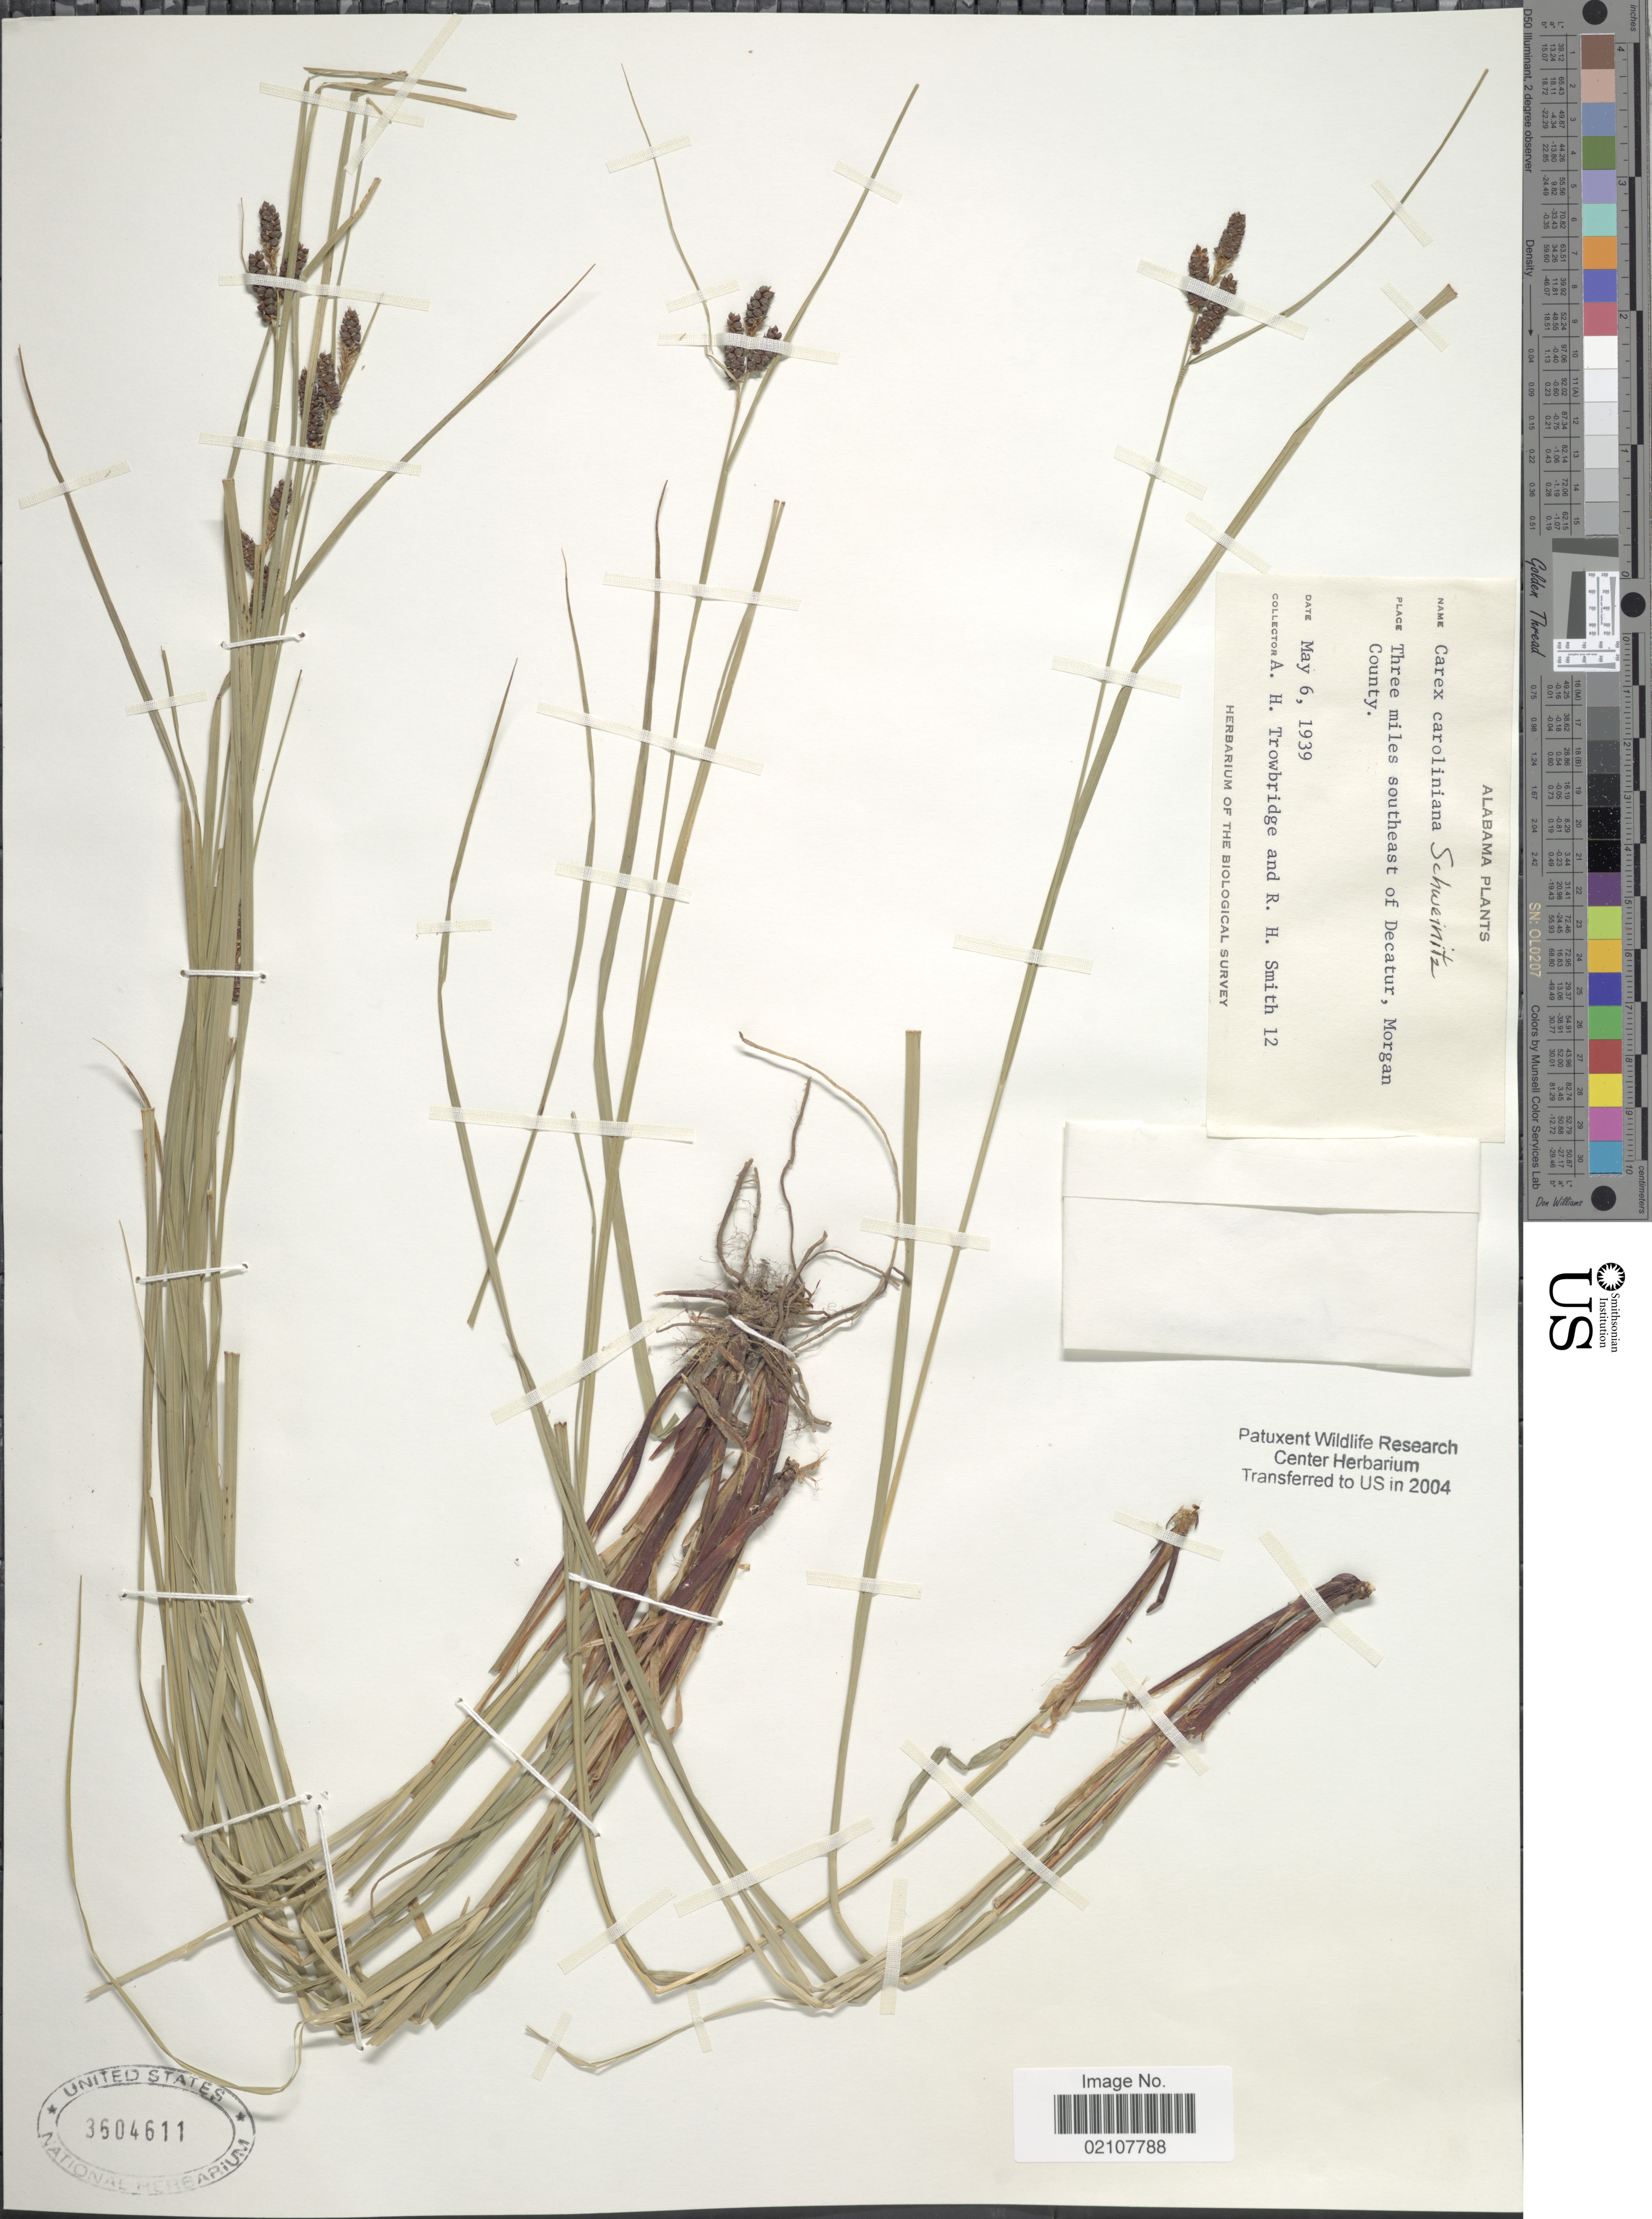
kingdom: Plantae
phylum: Tracheophyta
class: Liliopsida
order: Poales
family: Cyperaceae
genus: Carex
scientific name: Carex caroliniana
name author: Schwein.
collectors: A. H. Trowbridge & R. H. Smith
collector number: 12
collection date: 1939-05-06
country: United States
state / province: Alabama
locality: Three miles southeast of Decatur, Morgan County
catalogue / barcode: US 3604611